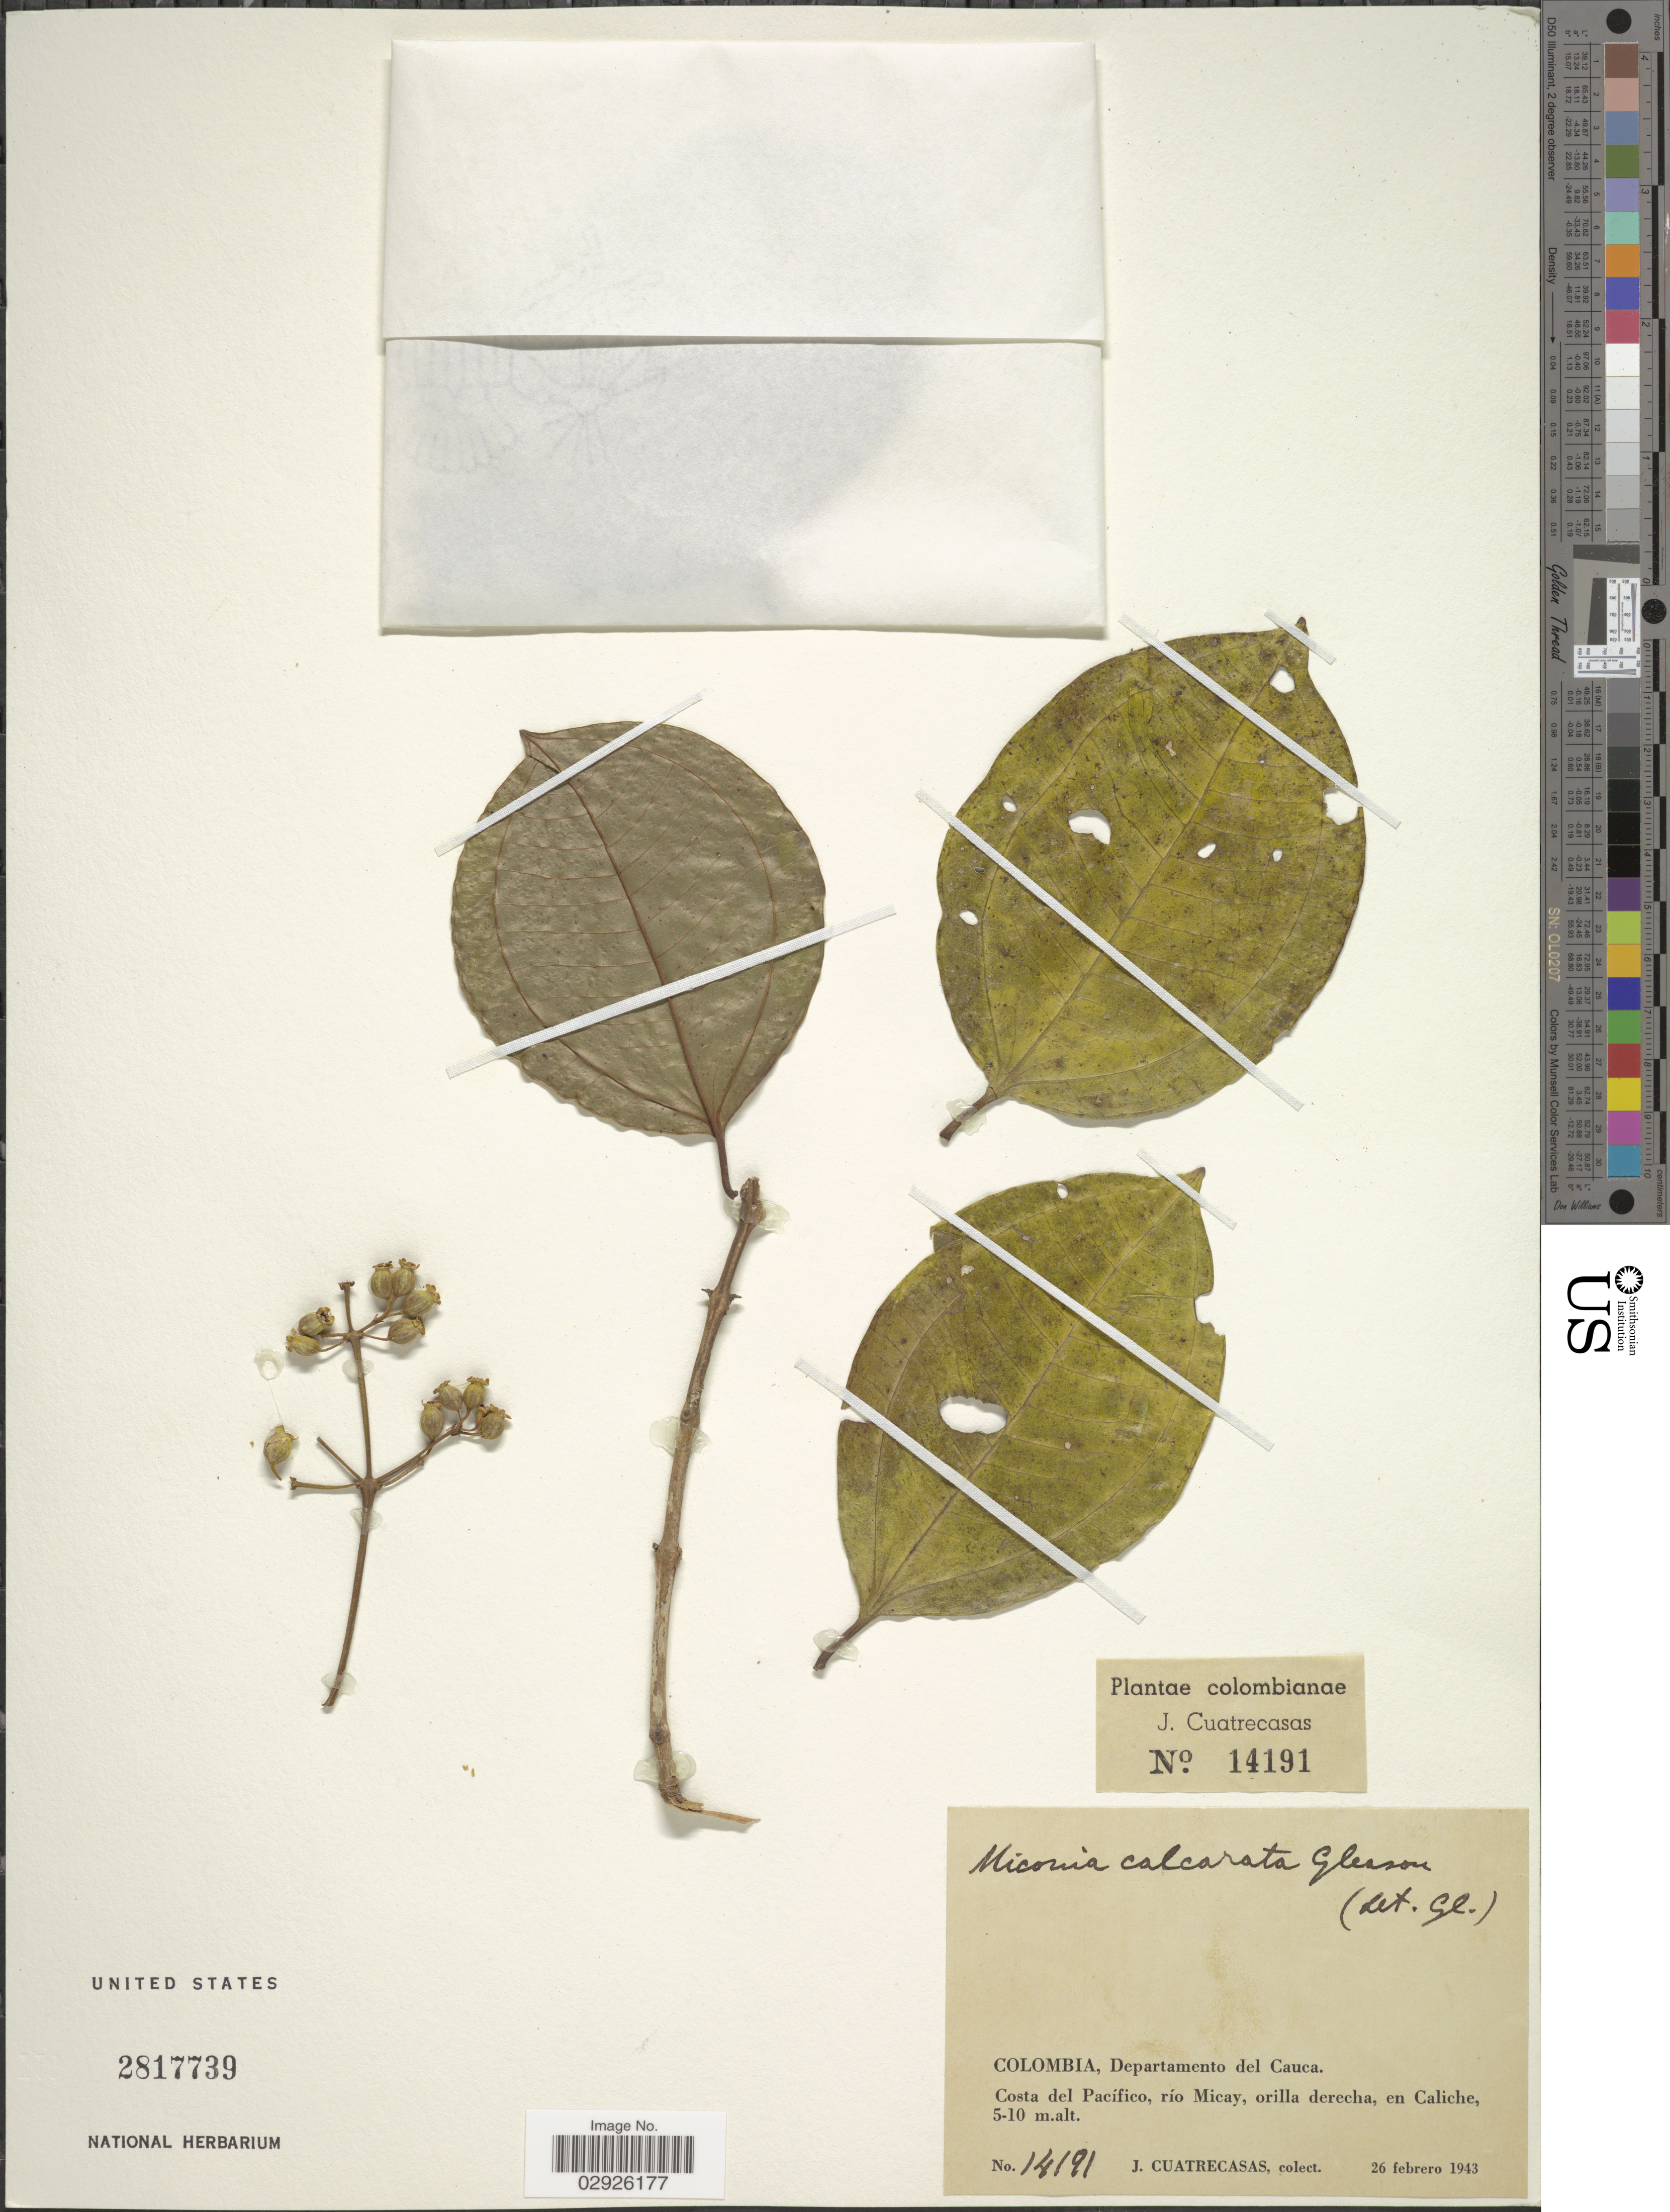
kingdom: Plantae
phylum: Tracheophyta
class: Magnoliopsida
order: Myrtales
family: Melastomataceae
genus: Tessmannianthus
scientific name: Tessmannianthus calcaratus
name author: (Gleason) Wurdack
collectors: J. Cuatrecasas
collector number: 14191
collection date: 1943-02-26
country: Colombia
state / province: Cauca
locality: Departamento del Cauca. Costa del Pacífico, río Micay, orilla derecha, en Caliche.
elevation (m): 5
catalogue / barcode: US 2817739